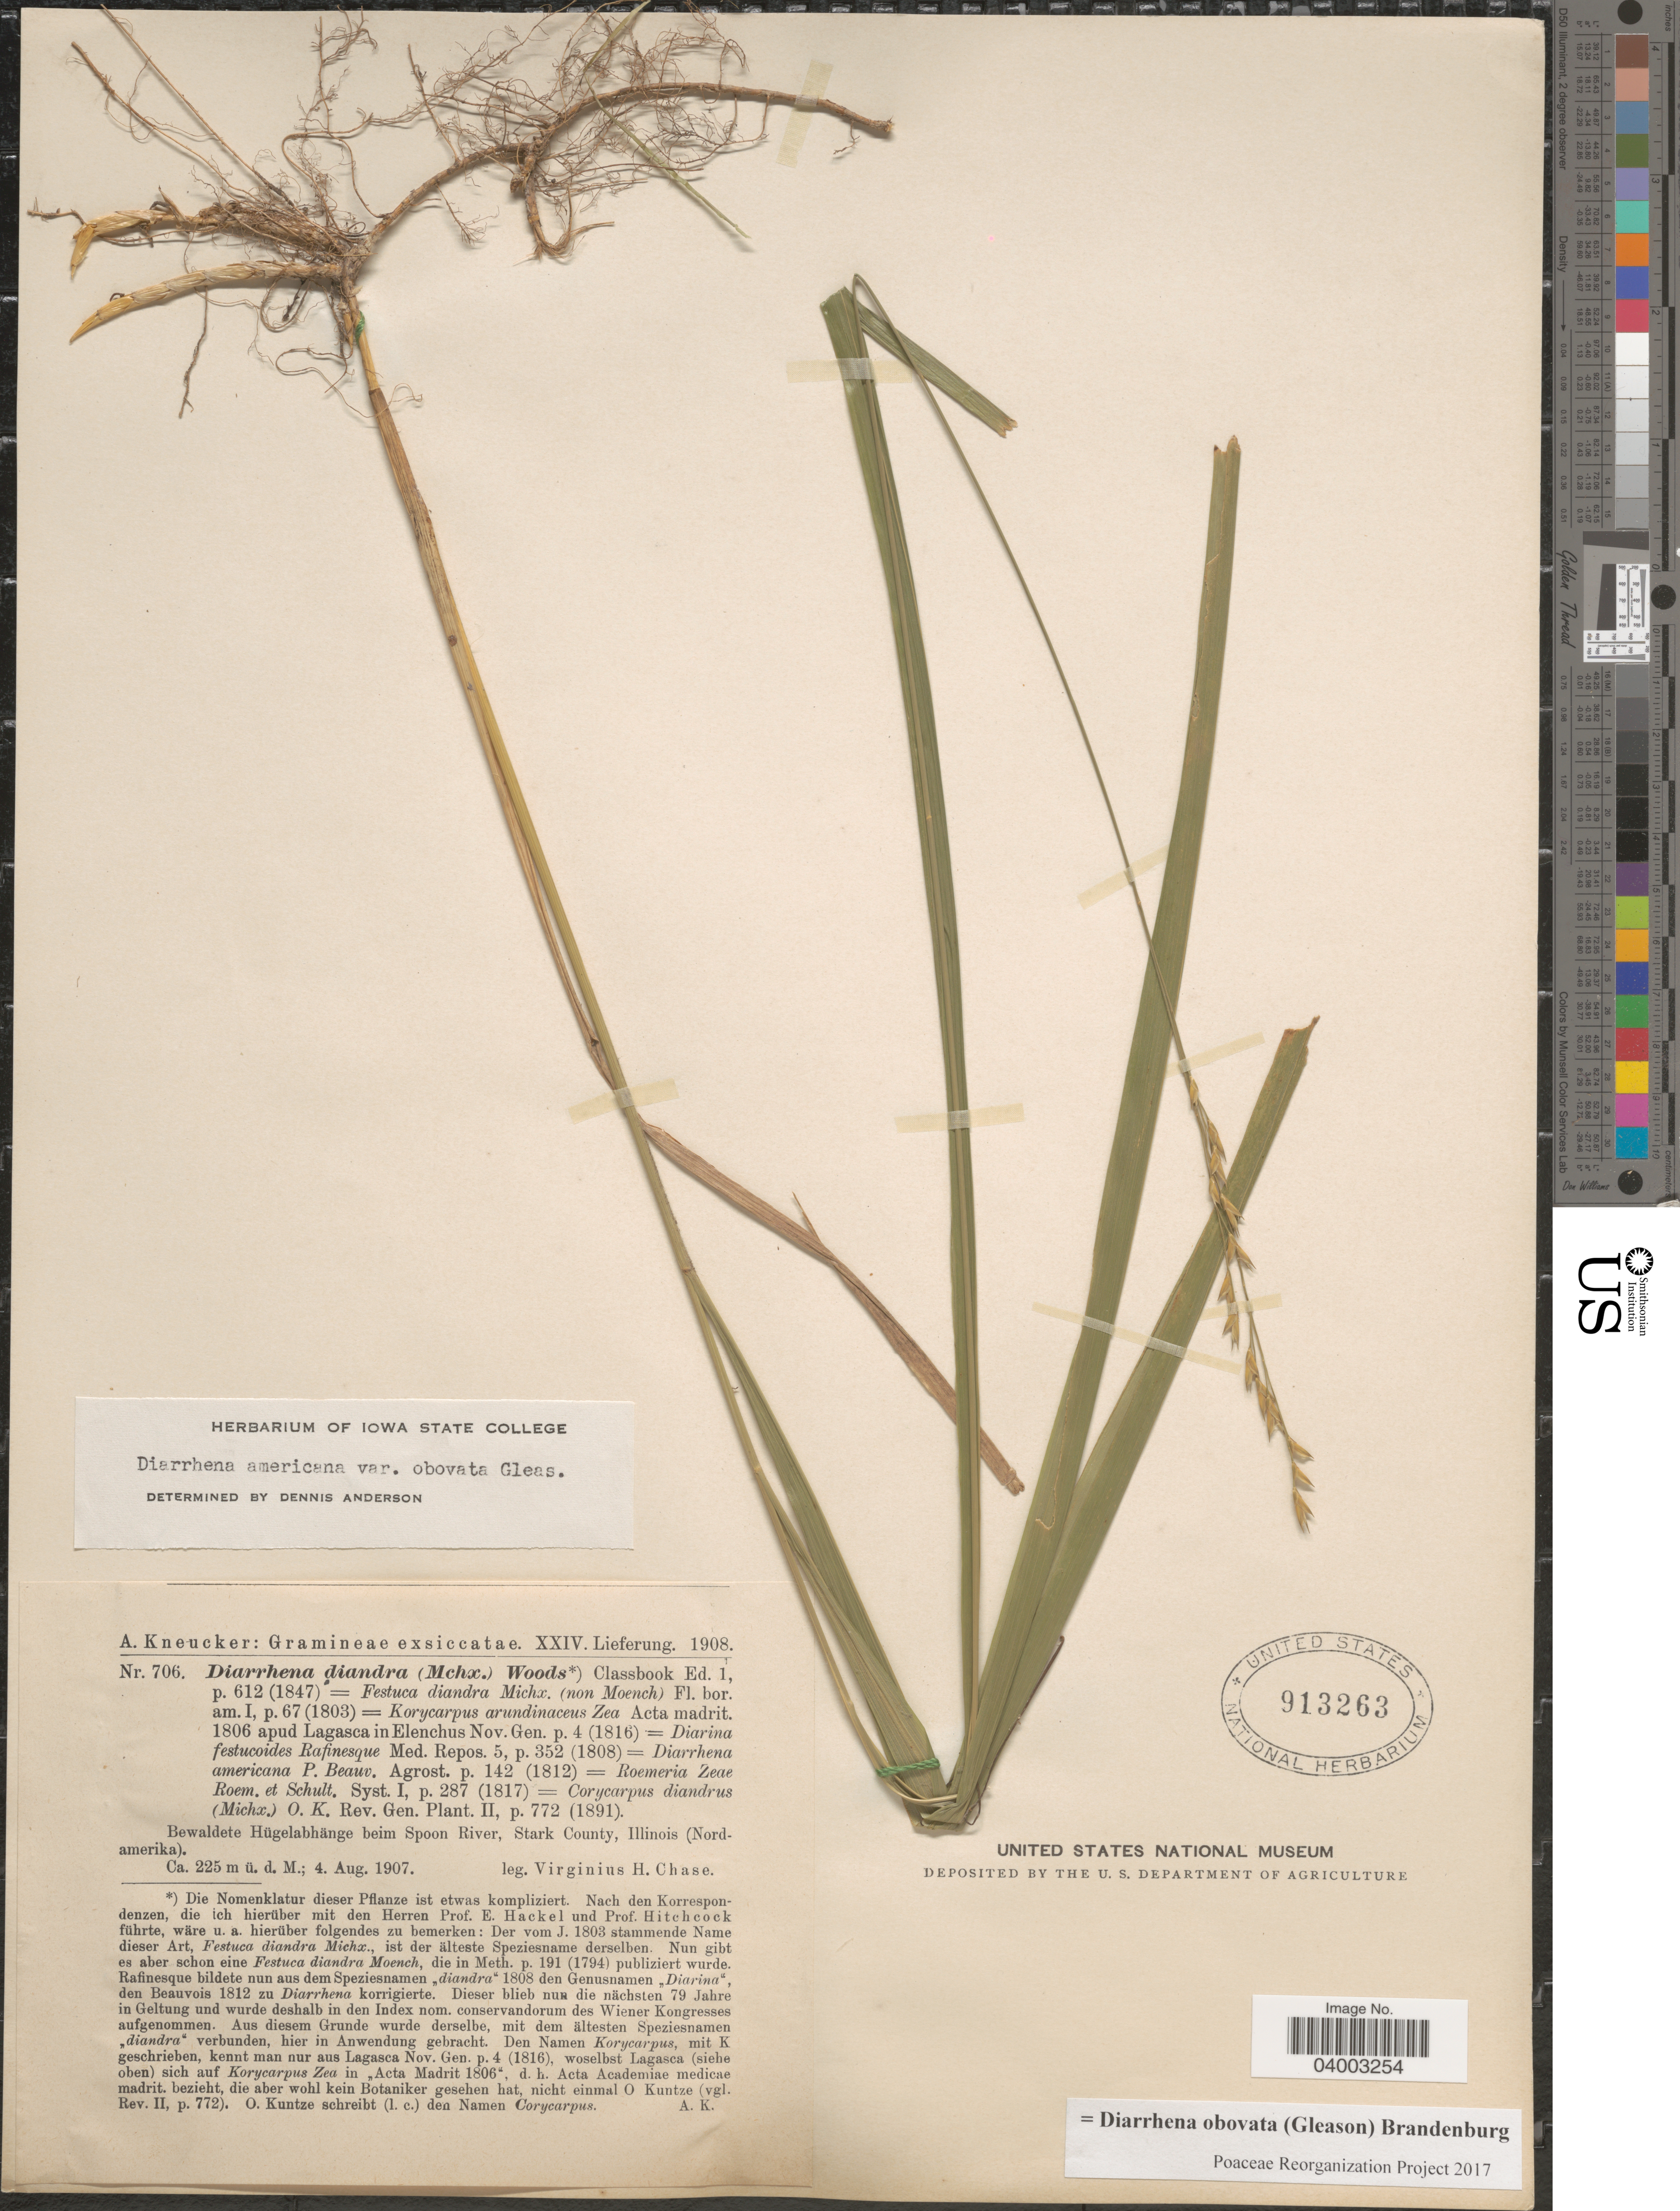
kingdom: Plantae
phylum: Tracheophyta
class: Liliopsida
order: Poales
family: Poaceae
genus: Diarrhena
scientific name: Diarrhena obovata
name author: (Gleason) Brandenburg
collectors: V. H. Chase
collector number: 706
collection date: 1907-08-04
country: United States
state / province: Illinois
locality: Bewaldete Hügelabhänge beim Spoon River, Stark County.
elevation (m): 225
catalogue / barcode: US 913263